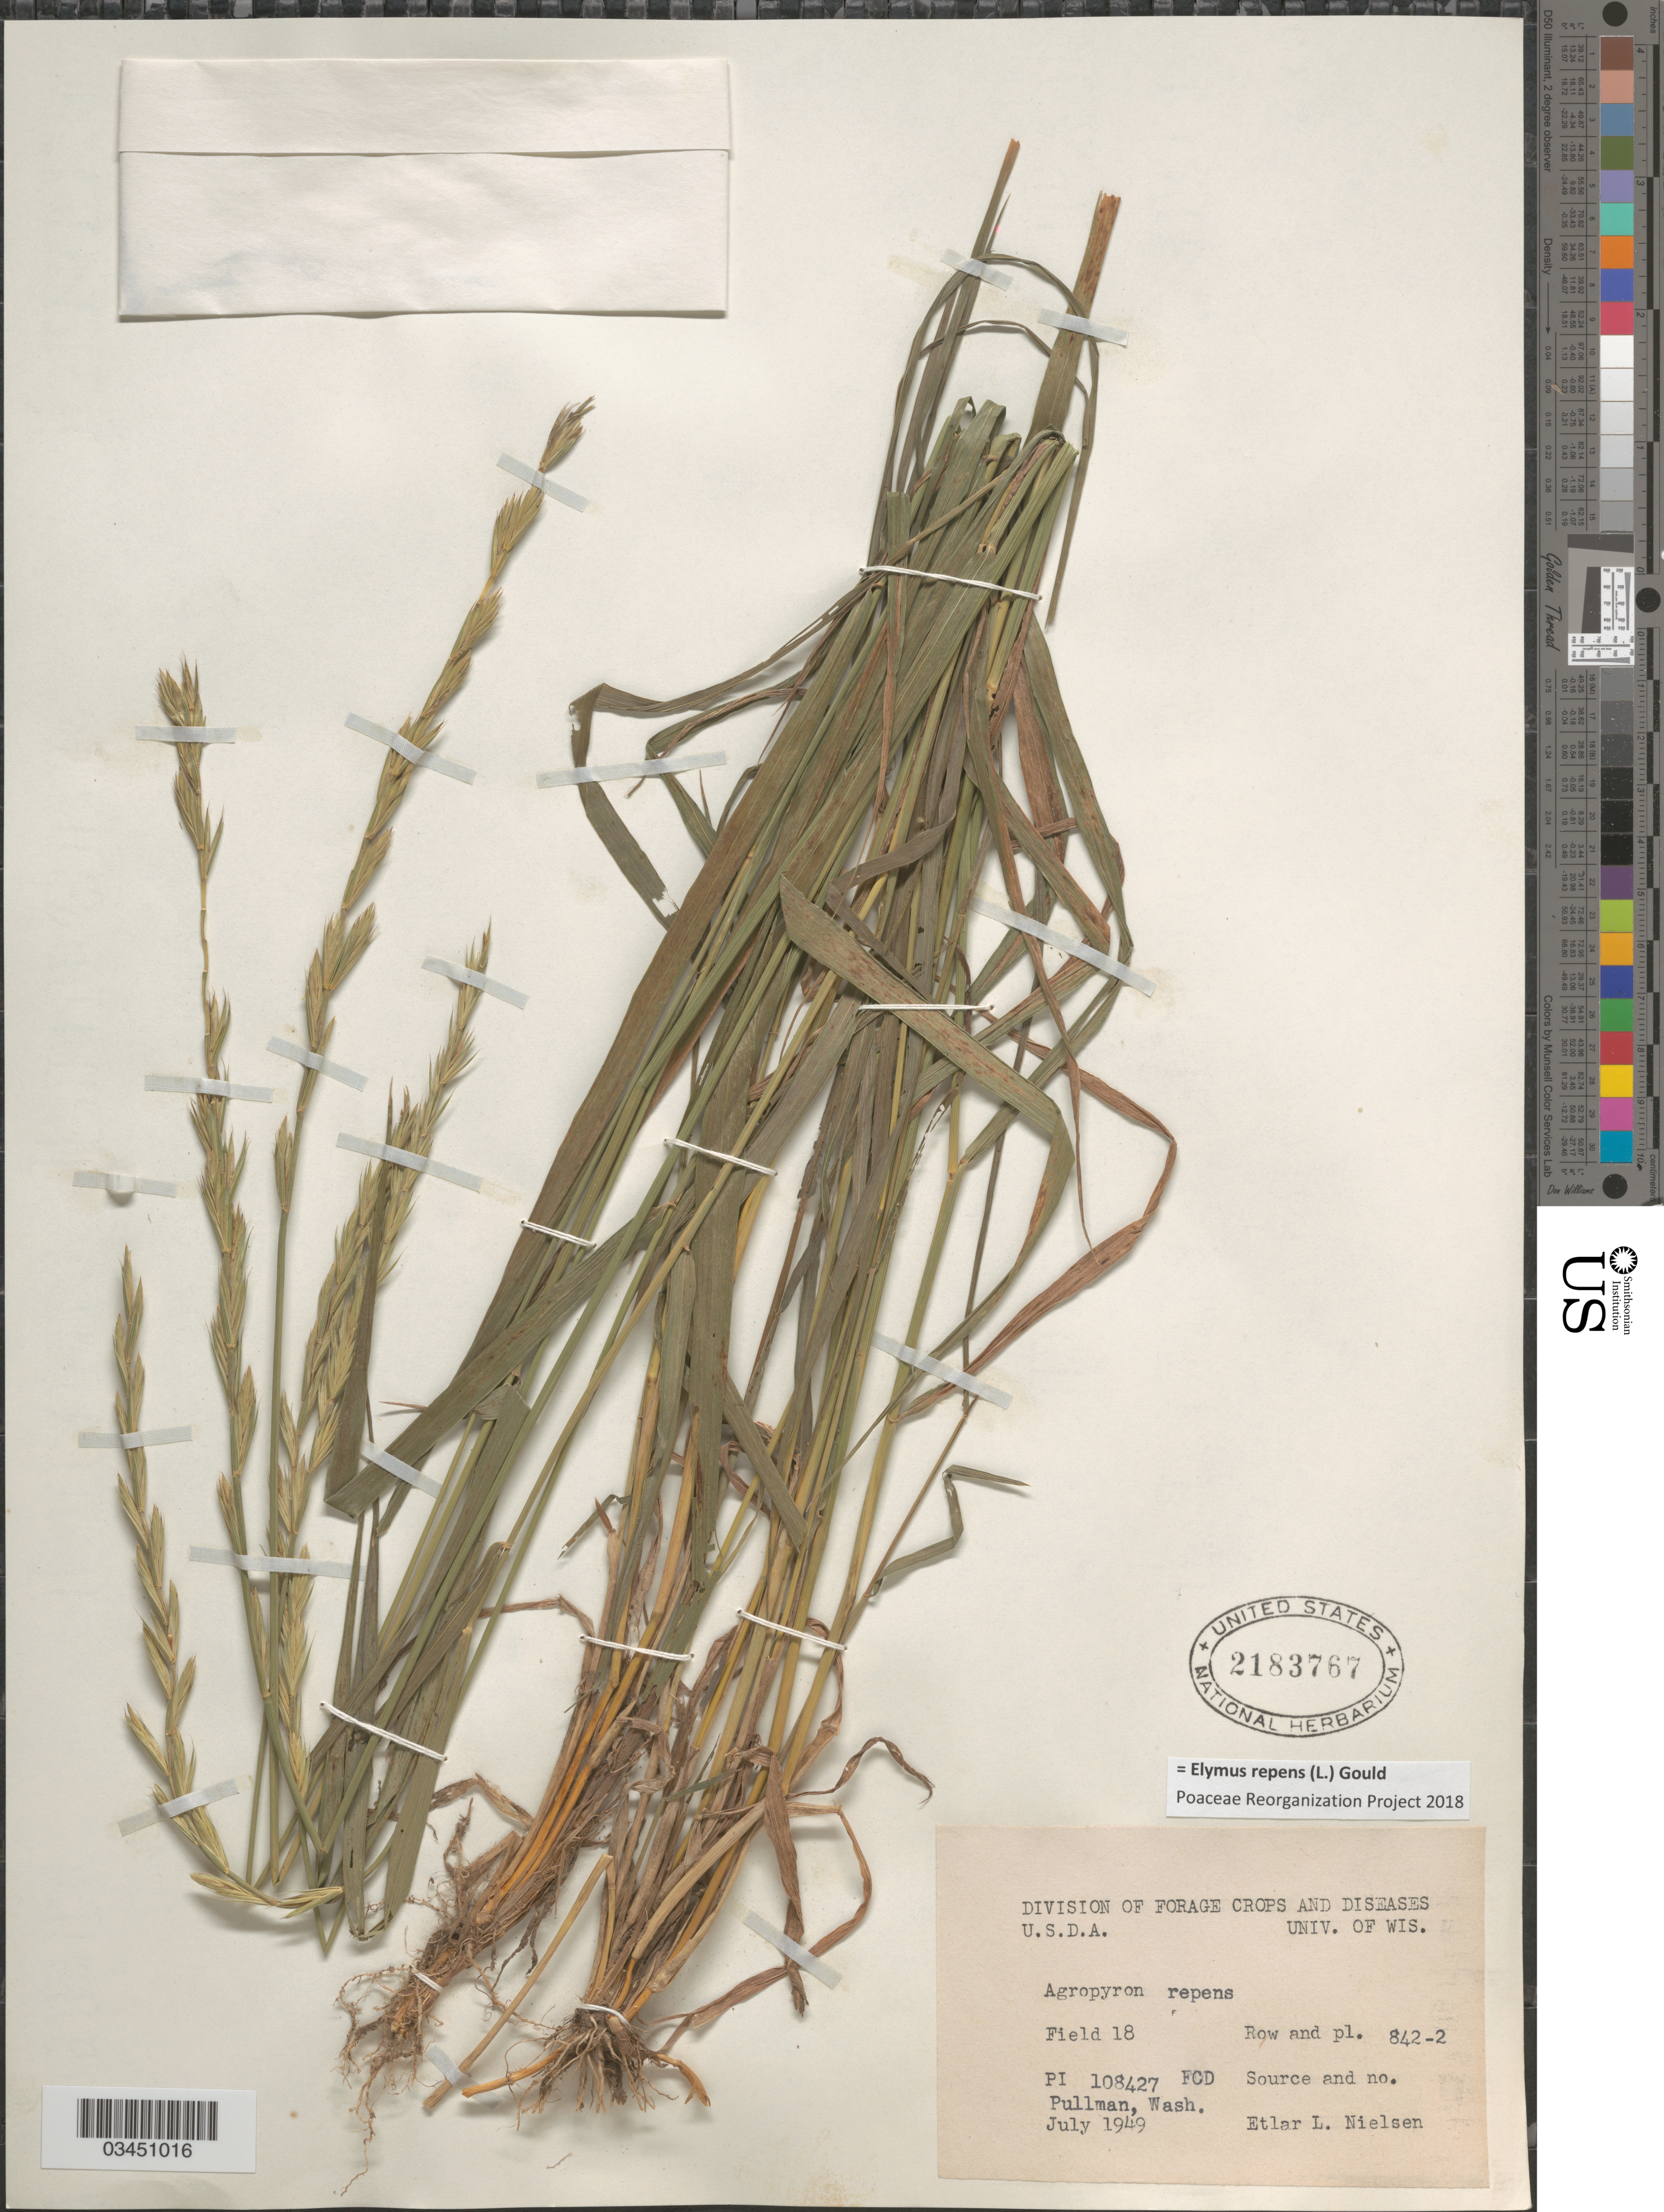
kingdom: Plantae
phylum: Tracheophyta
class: Liliopsida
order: Poales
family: Poaceae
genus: Elymus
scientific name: Elymus repens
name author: (L.) Gould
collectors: E. L. Nielsen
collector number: PI108427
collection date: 1949-07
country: United States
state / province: Washington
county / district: Whitman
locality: Field 18 Row and pl. 842-2. FCD Pullman.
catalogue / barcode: US 2183767